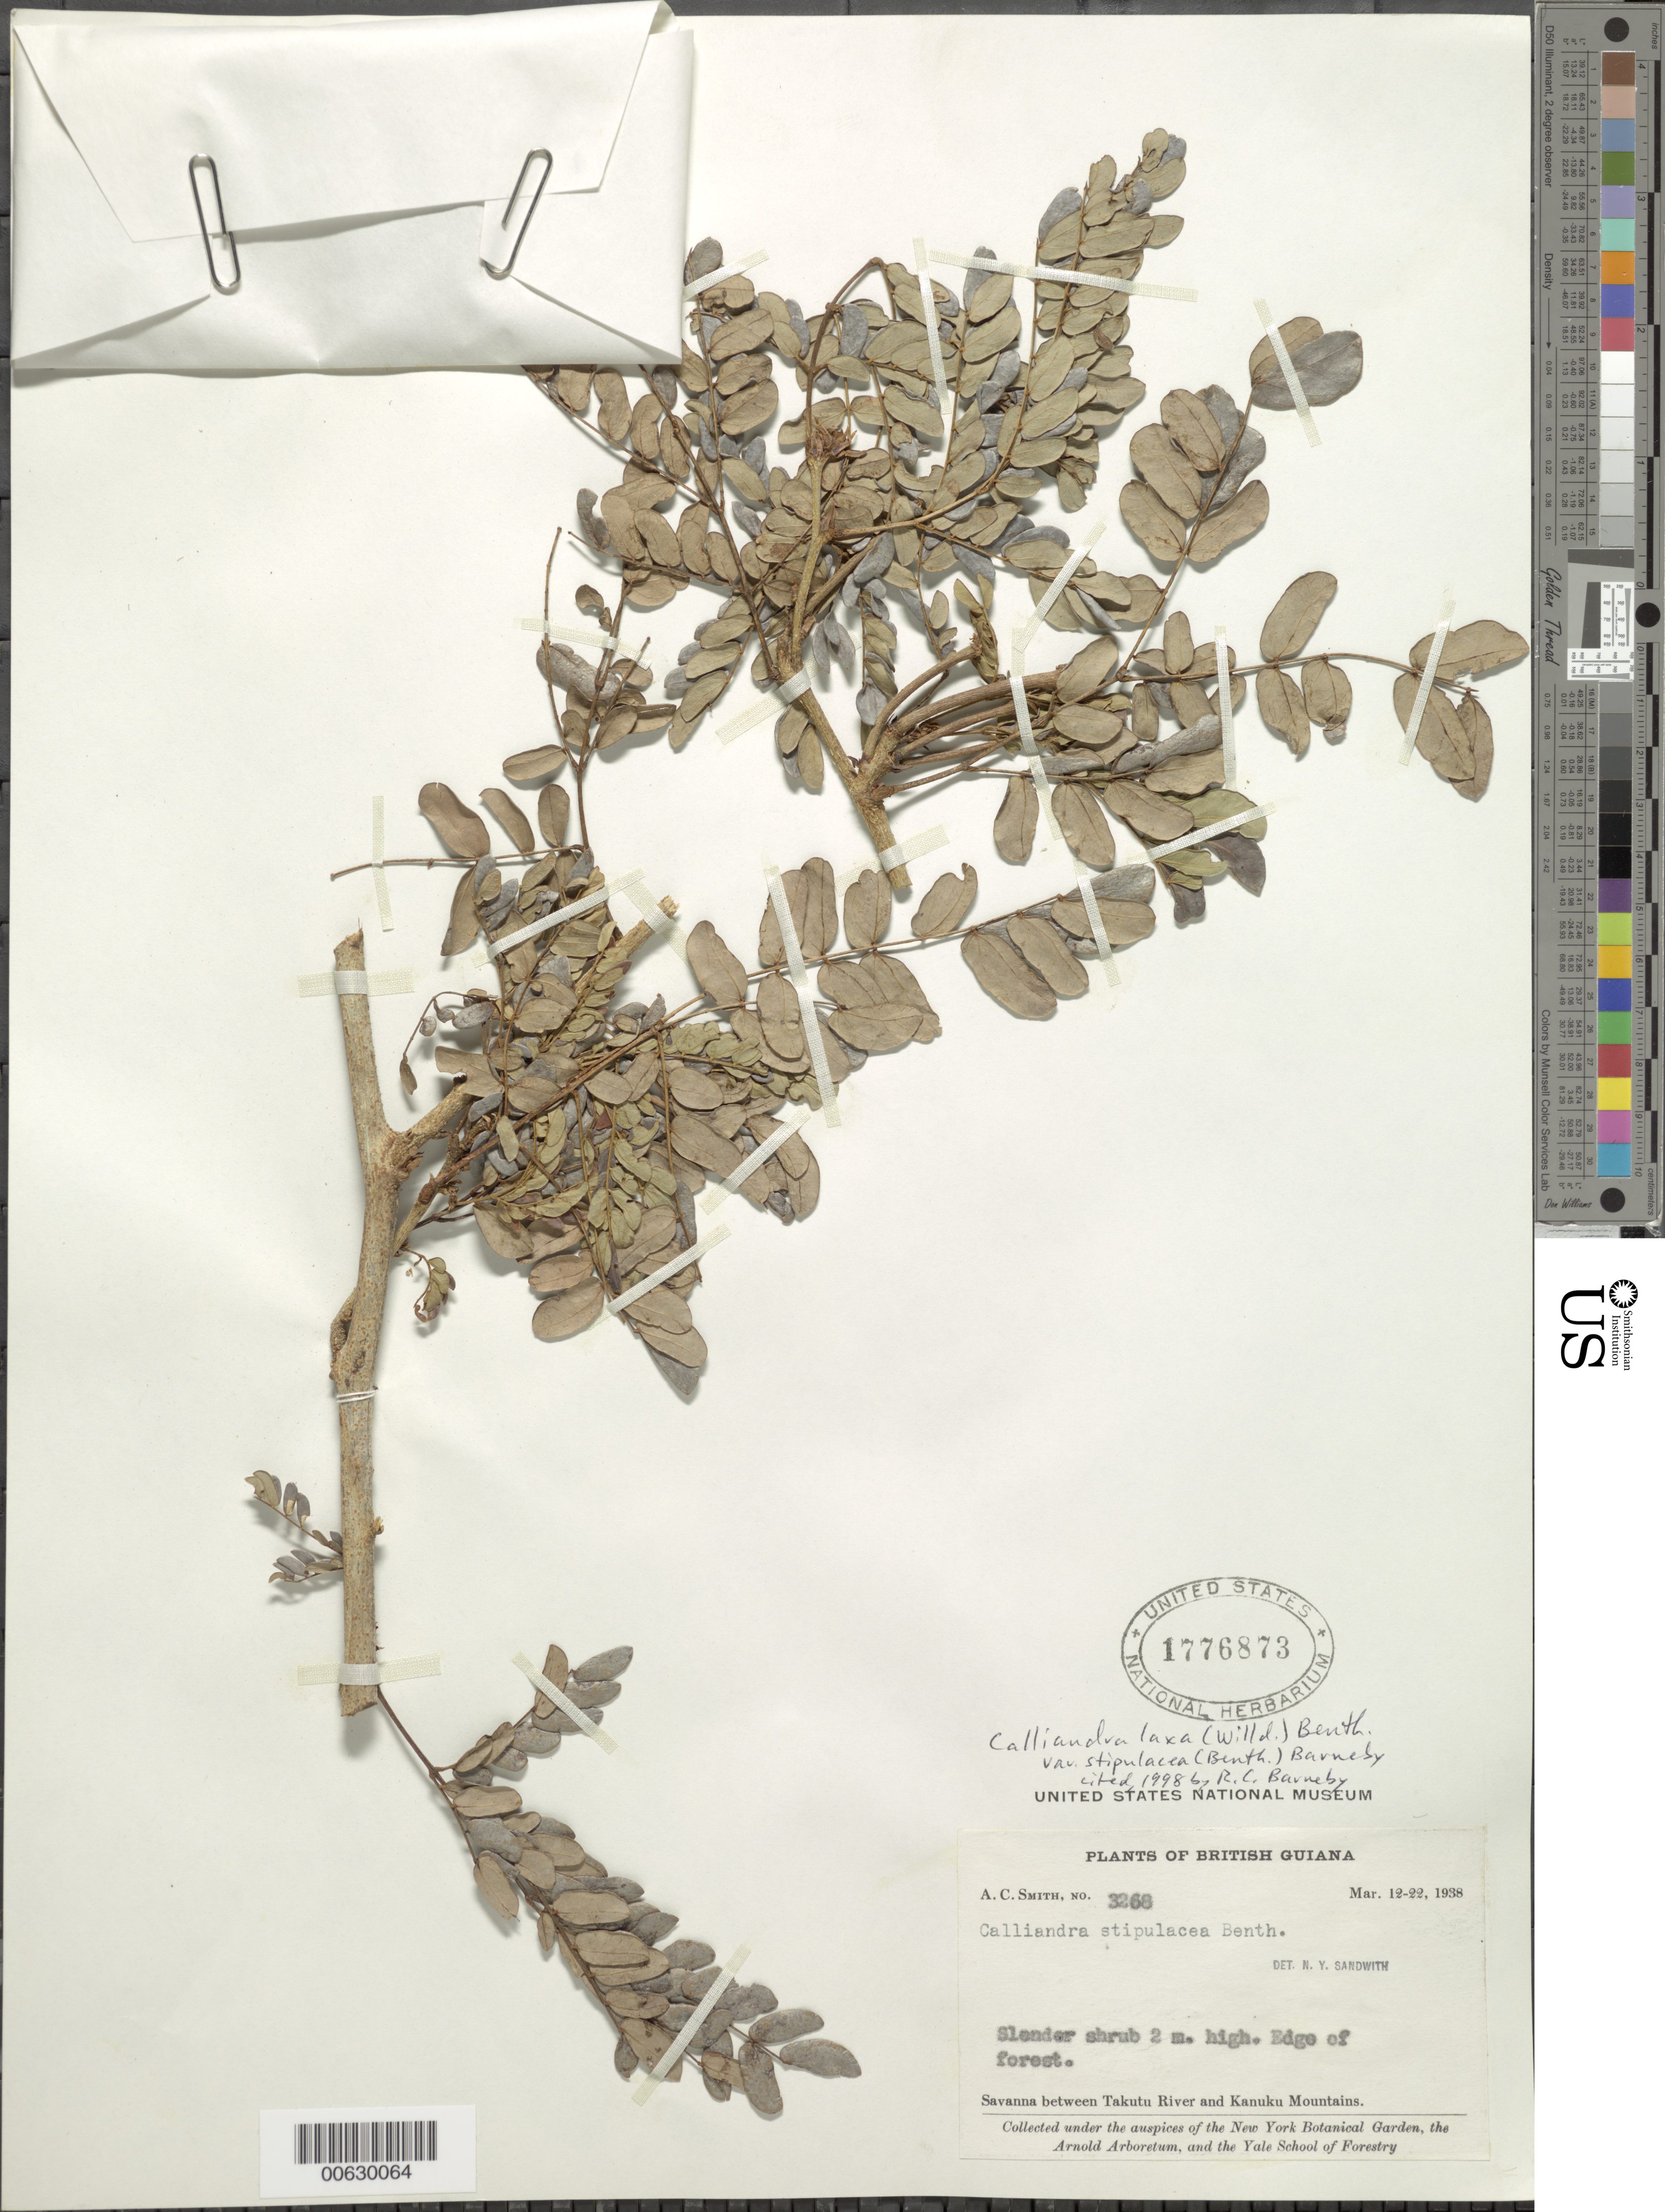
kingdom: Plantae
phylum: Tracheophyta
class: Magnoliopsida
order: Fabales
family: Fabaceae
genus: Calliandra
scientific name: Calliandra laxa var. stipulacea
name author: (Benth.) Barneby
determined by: Barneby, Rupert C., (NY)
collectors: A. C. Smith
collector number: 3268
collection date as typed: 12-Mar-38 to 22-Mar-38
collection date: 1938-03-12/1938-03-22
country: Guyana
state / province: U. Takutu-U. Essequibo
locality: Kanuku Mts., savanna betw. mts. and Takutu R.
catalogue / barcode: US 1776873